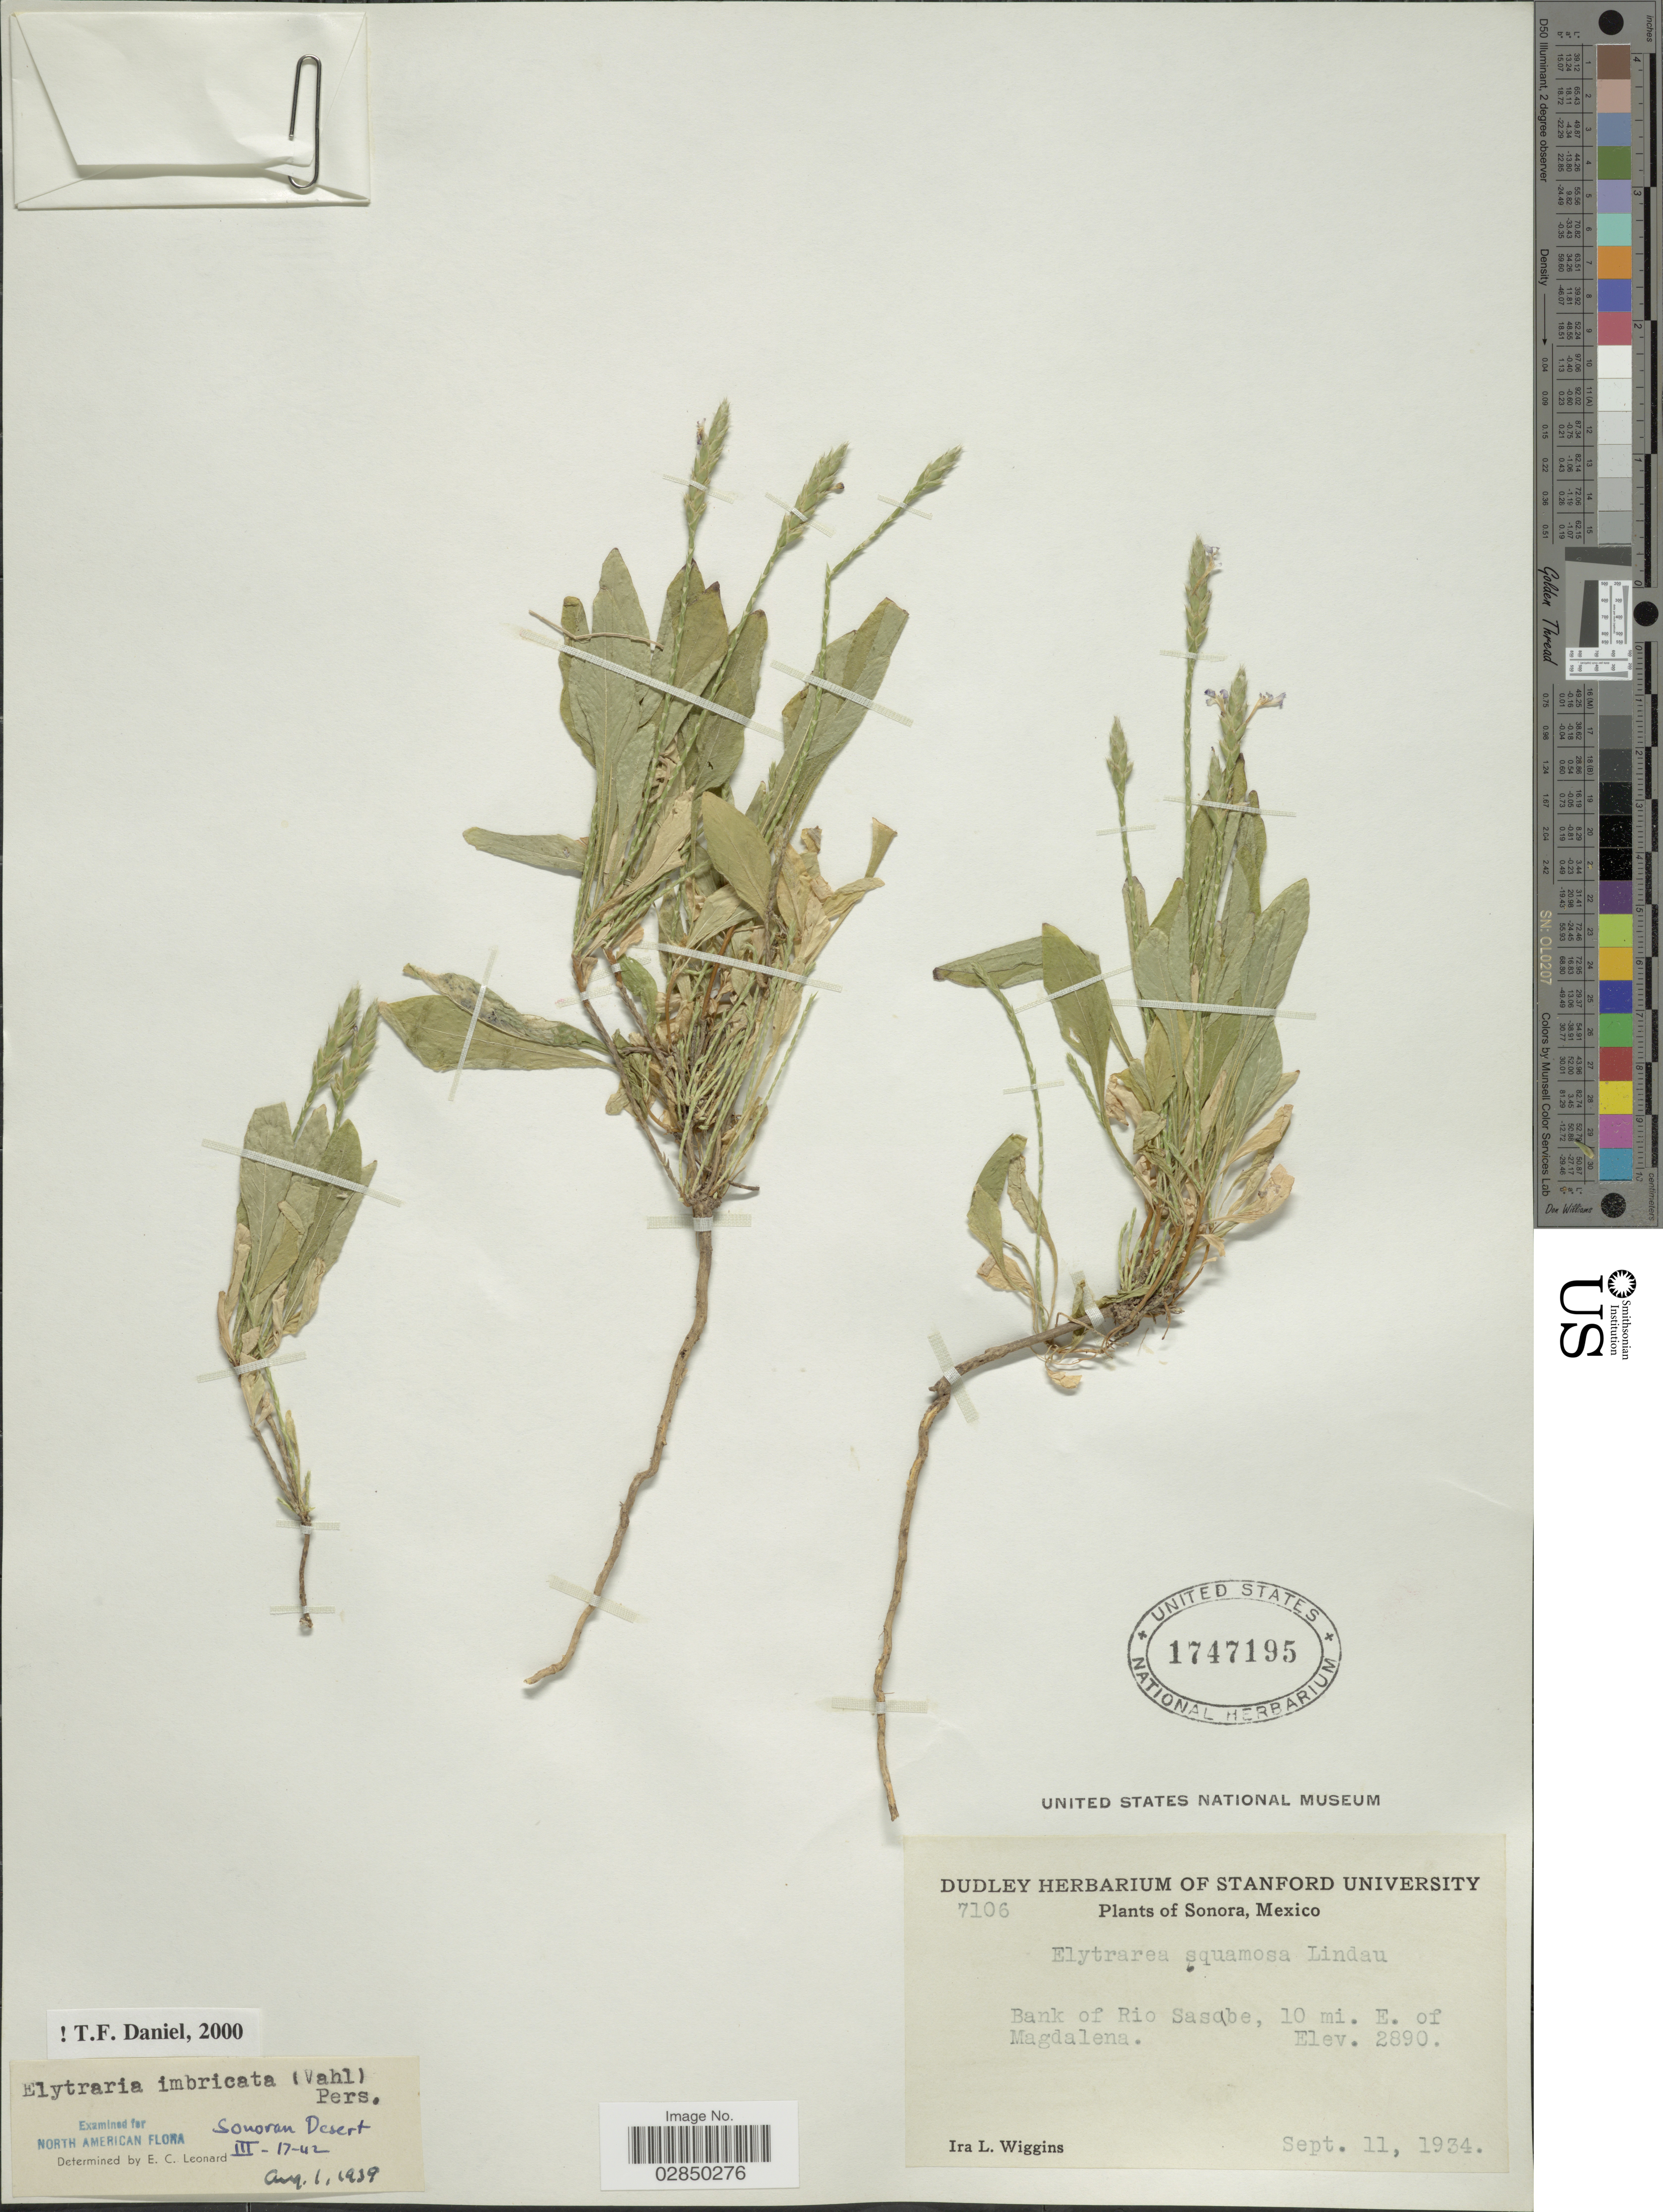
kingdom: Plantae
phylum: Tracheophyta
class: Magnoliopsida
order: Lamiales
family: Acanthaceae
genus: Elytraria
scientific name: Elytraria imbricata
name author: (Vahl) Pers.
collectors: I. L. Wiggins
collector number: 7106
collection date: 1934-09-11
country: Mexico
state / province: Sonora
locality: Banks of Rio Sasabe, 10 mi. E. of Magdalena.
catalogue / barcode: US 1747195